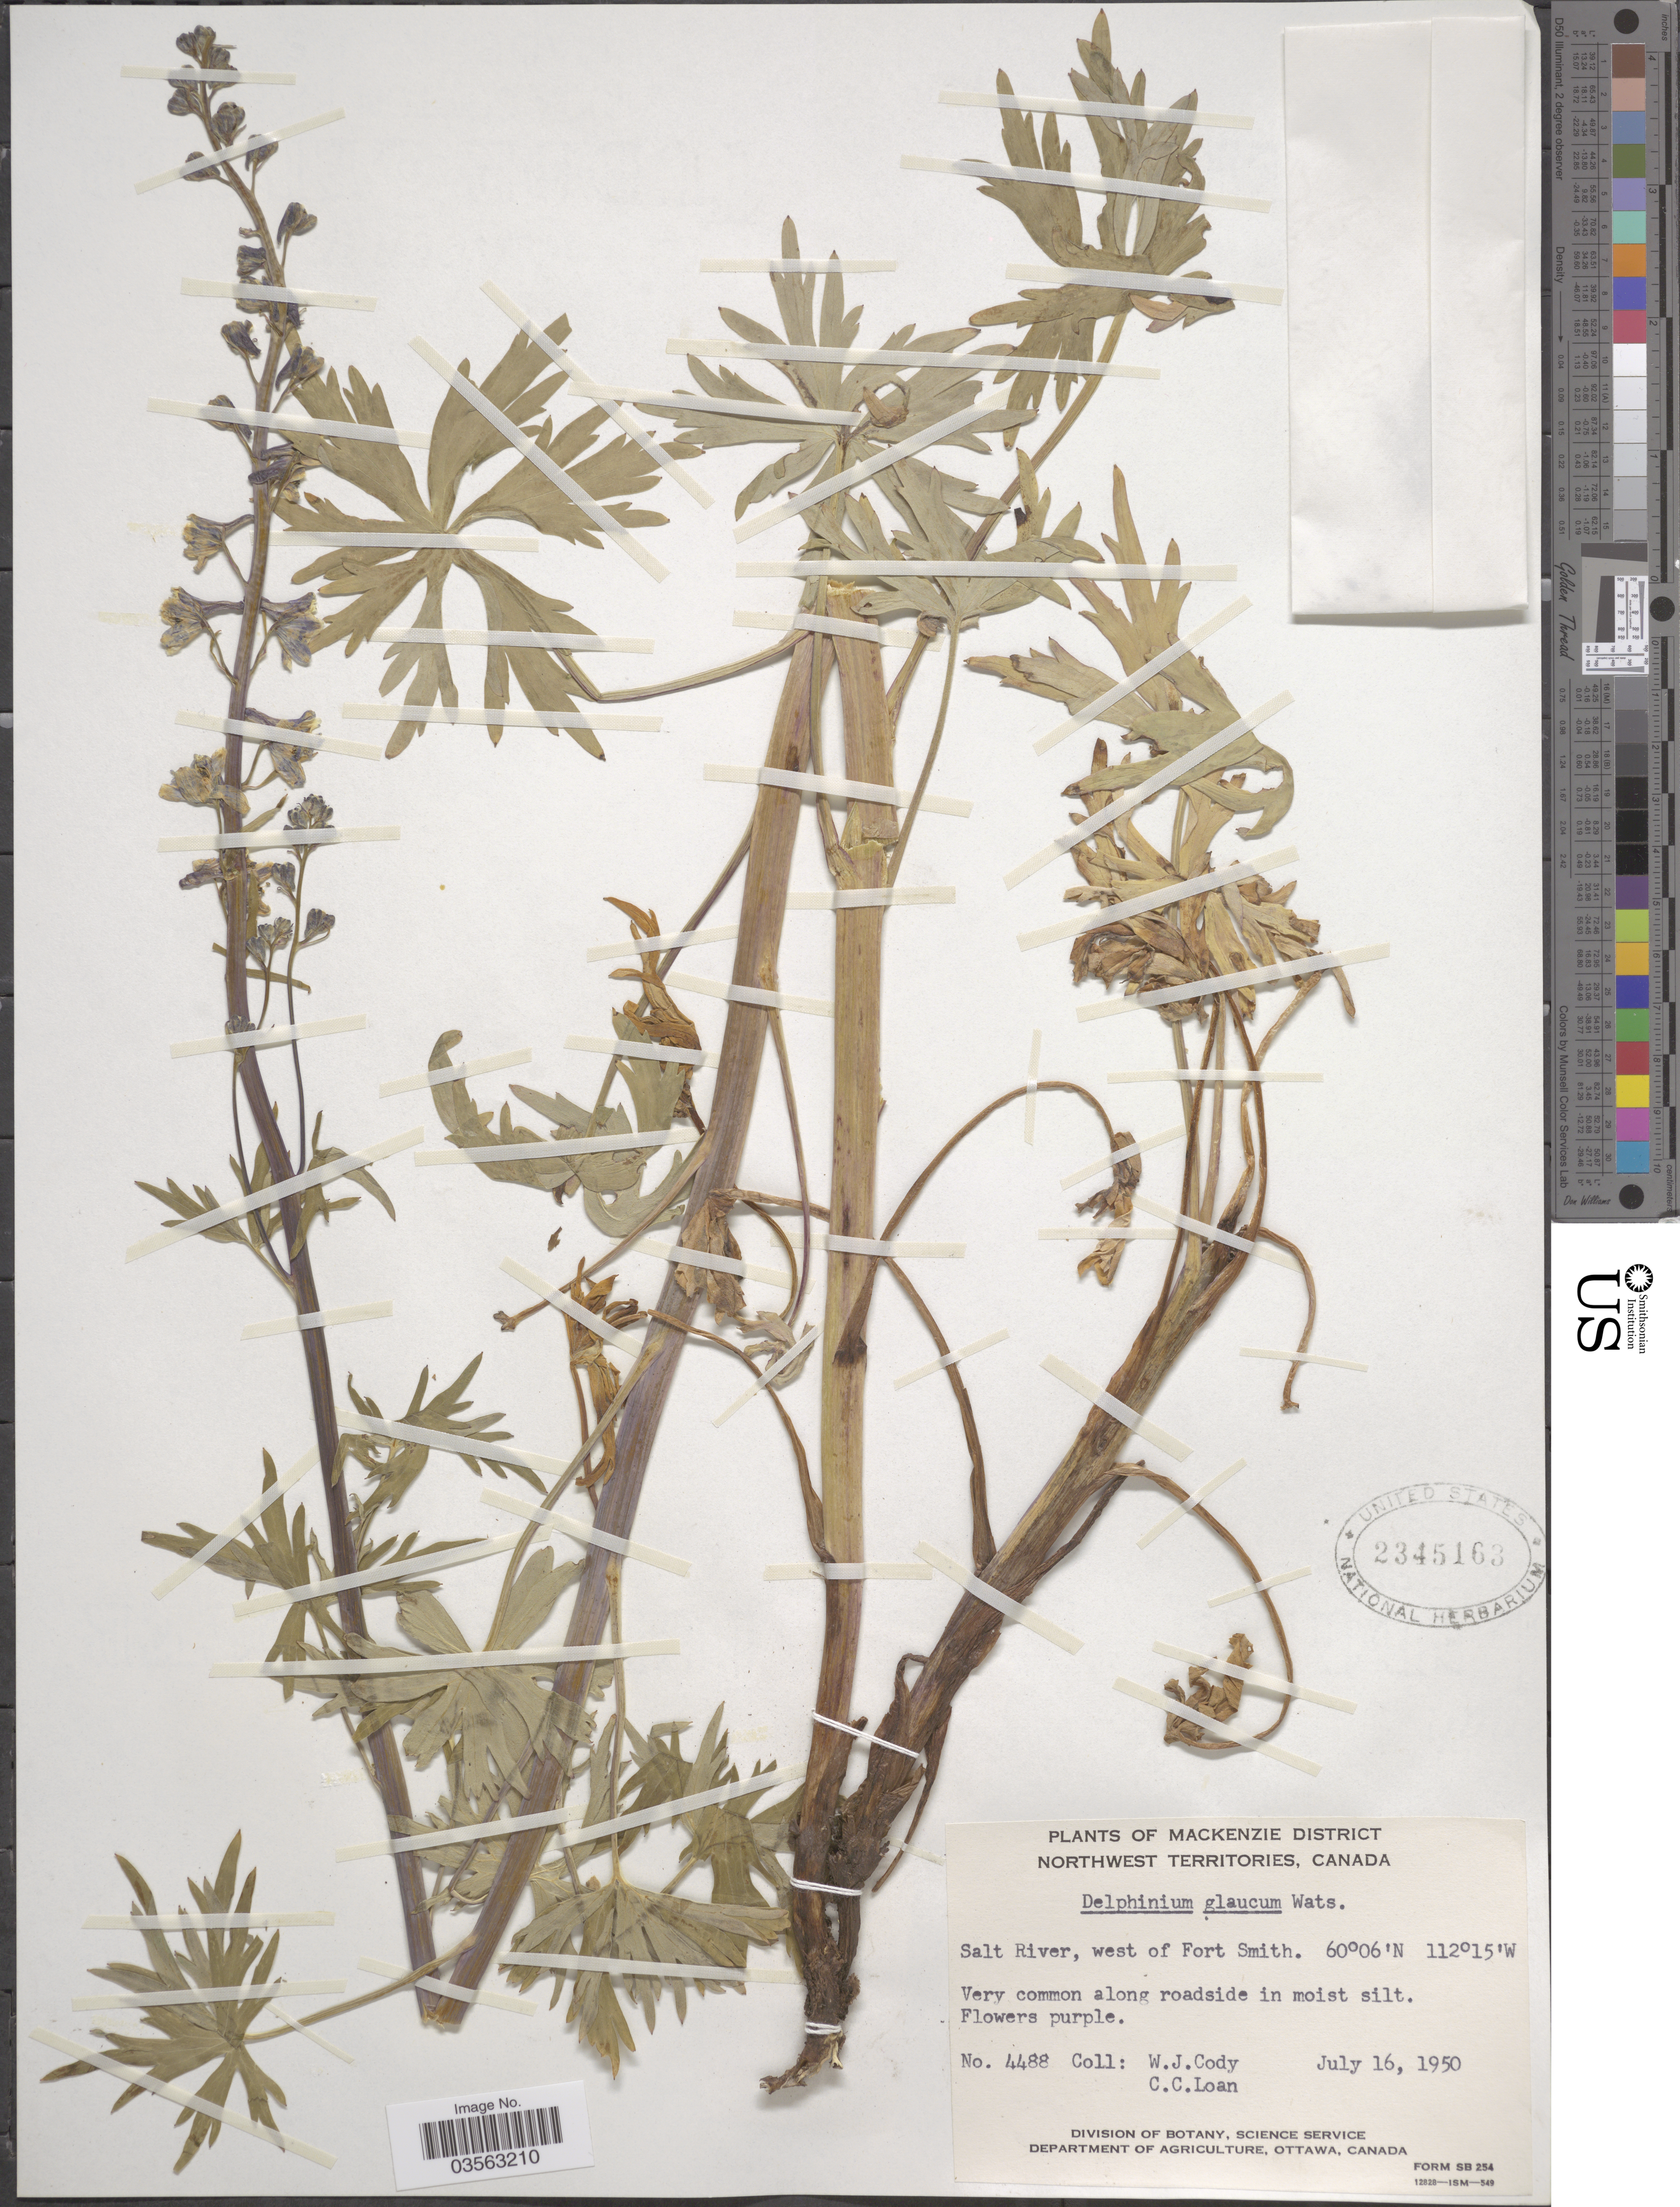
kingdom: Plantae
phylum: Tracheophyta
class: Magnoliopsida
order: Ranunculales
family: Ranunculaceae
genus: Delphinium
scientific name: Delphinium glaucum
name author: S. Watson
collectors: W. Cody & C. Loan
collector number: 4488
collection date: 1950-07-16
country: Canada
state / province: Northwest Territories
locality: Mackenzie District. Salt River, west of Fort Smith.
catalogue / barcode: US 2345163